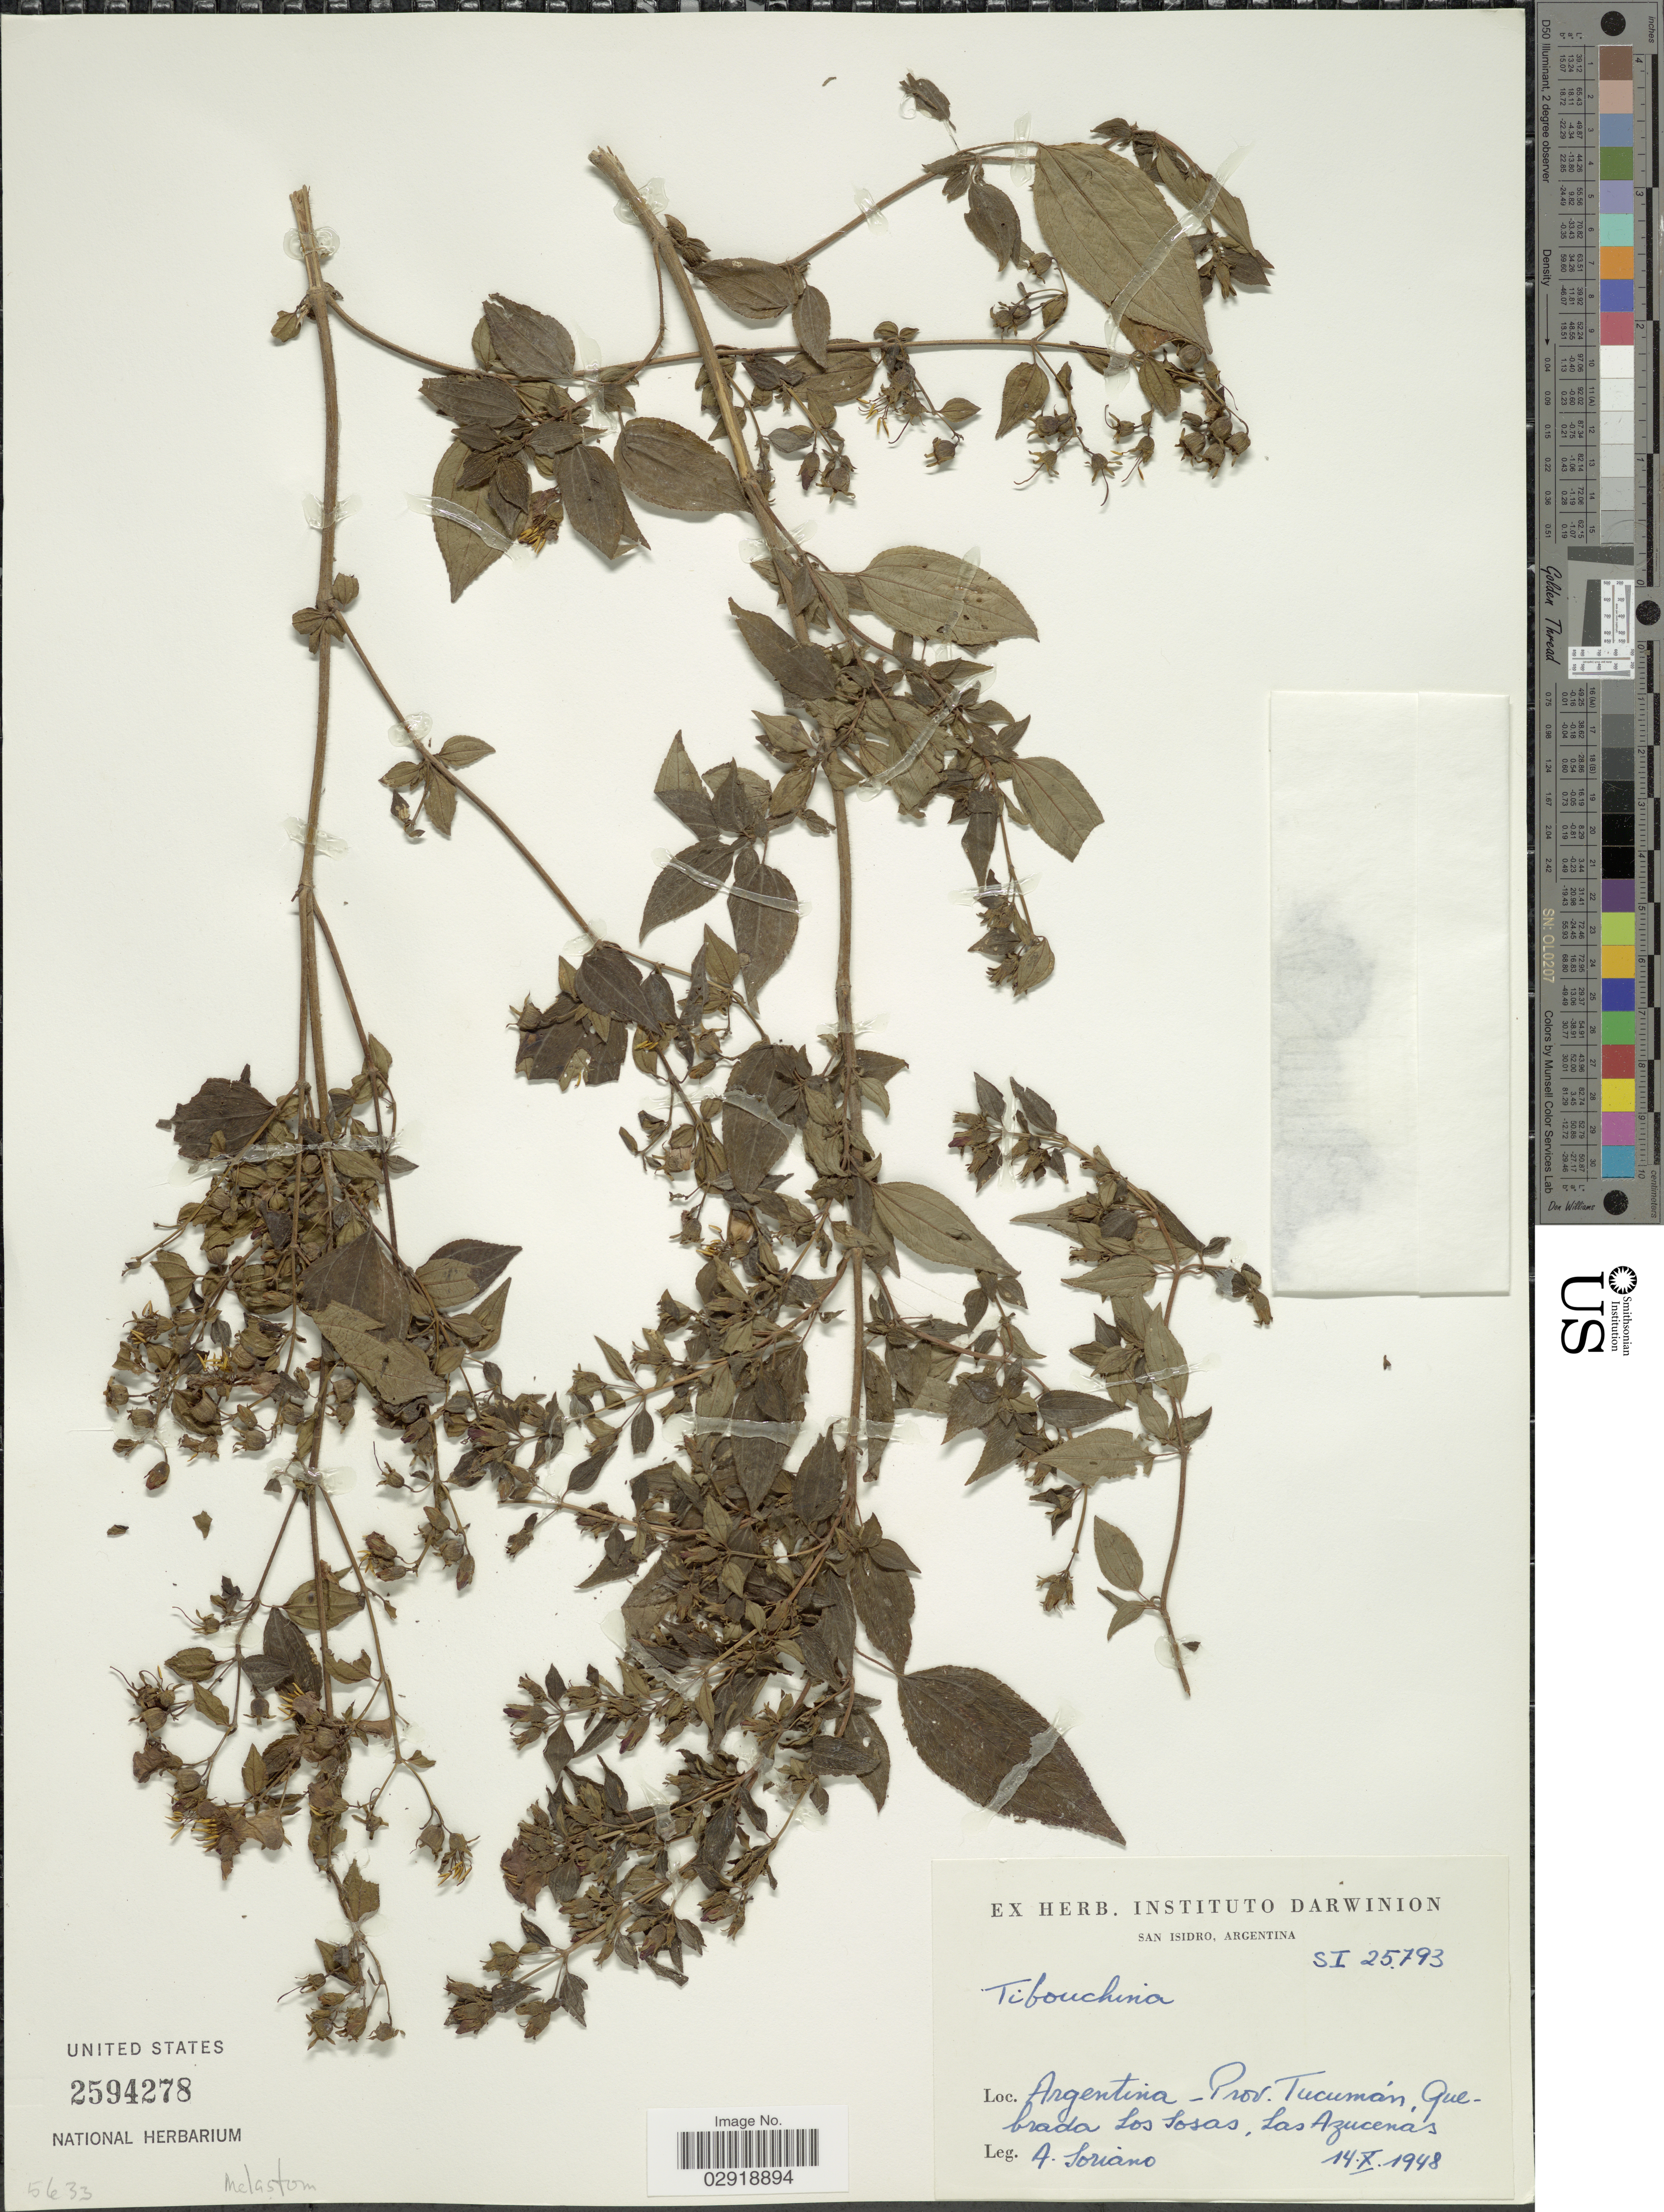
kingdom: Plantae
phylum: Tracheophyta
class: Magnoliopsida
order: Myrtales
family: Melastomataceae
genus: Chaetogastra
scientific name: Chaetogastra sp.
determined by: Strong, Mark T., (BOT), Smithsonian Institution - National Museum of Natural History (UNITED STATES)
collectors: A. Soriano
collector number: SI25793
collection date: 1948-10-14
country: Argentina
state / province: Tucuman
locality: Quebrada Los Sosas, Las Azucenas.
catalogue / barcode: US 2594278